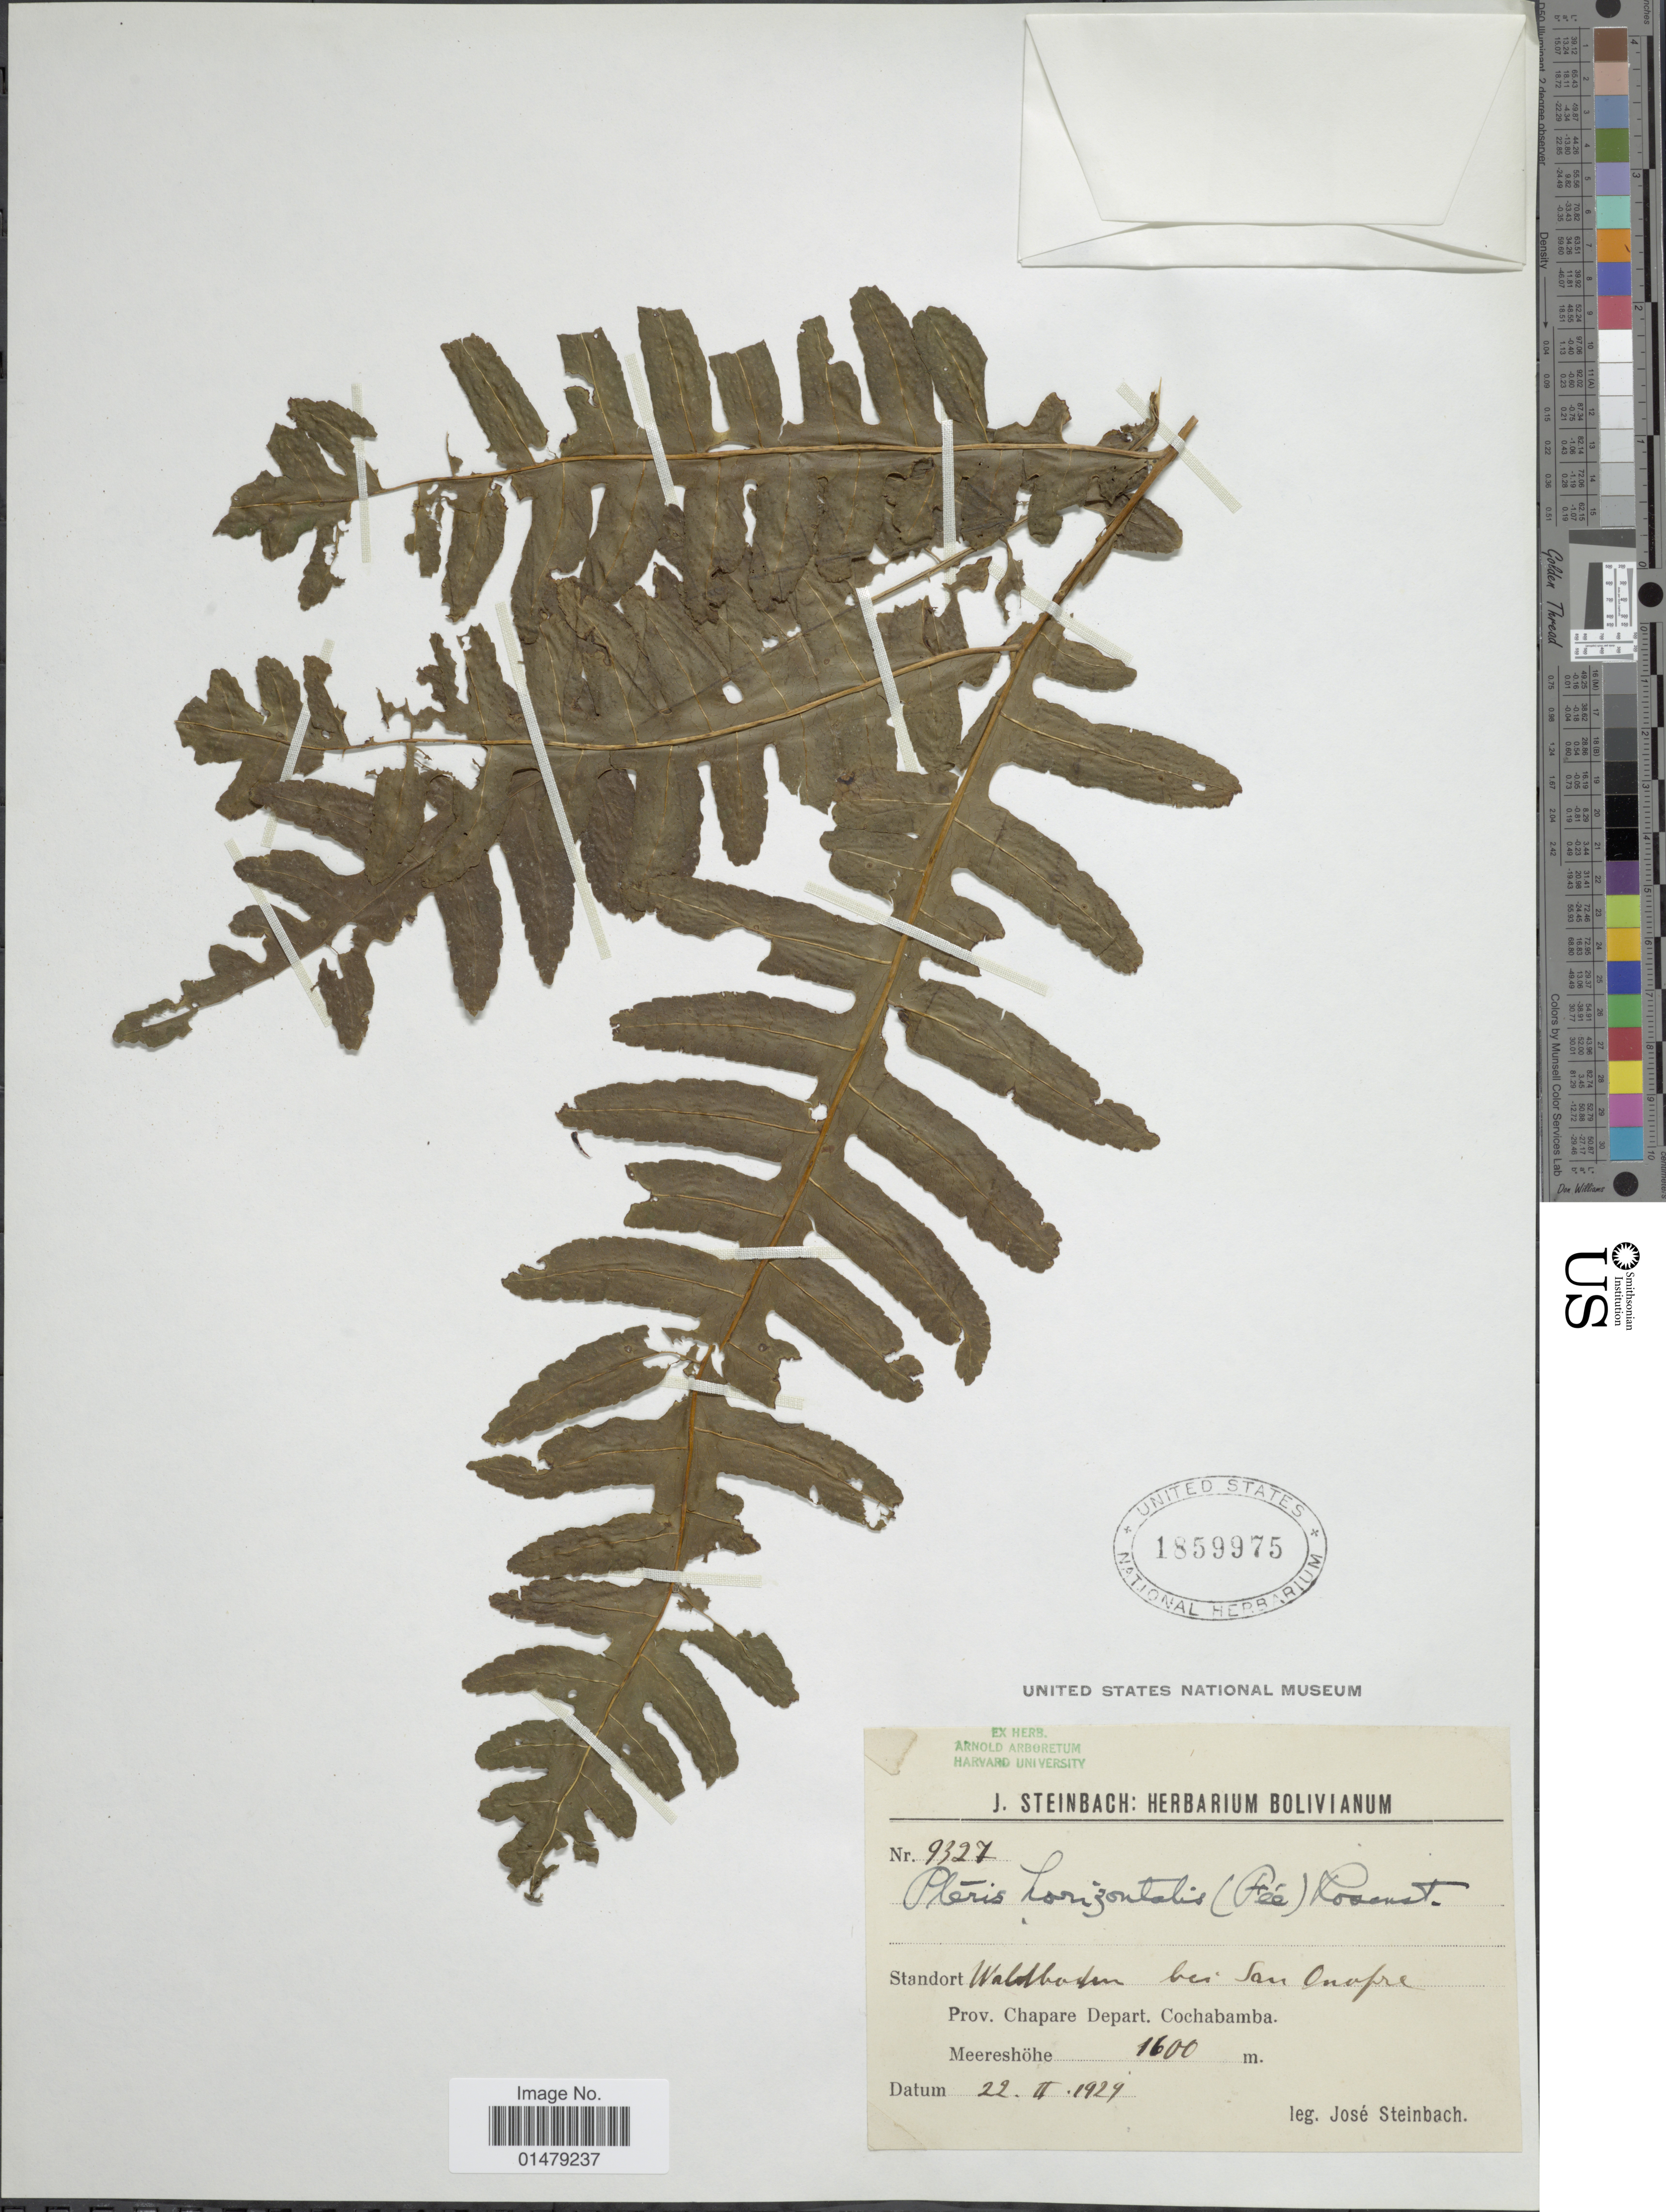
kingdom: Plantae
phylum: Tracheophyta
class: Polypodiopsida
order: Polypodiales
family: Pteridaceae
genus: Pteris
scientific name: Pteris decurrens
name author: C. Presl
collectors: J. Steinbach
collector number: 9327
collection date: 1929-02-22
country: Bolivia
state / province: Cochabamba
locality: Standort Waldbodem bei San Onopre. Prov. Chapare Depart. Cochabamba.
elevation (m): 1600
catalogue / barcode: US 1859975